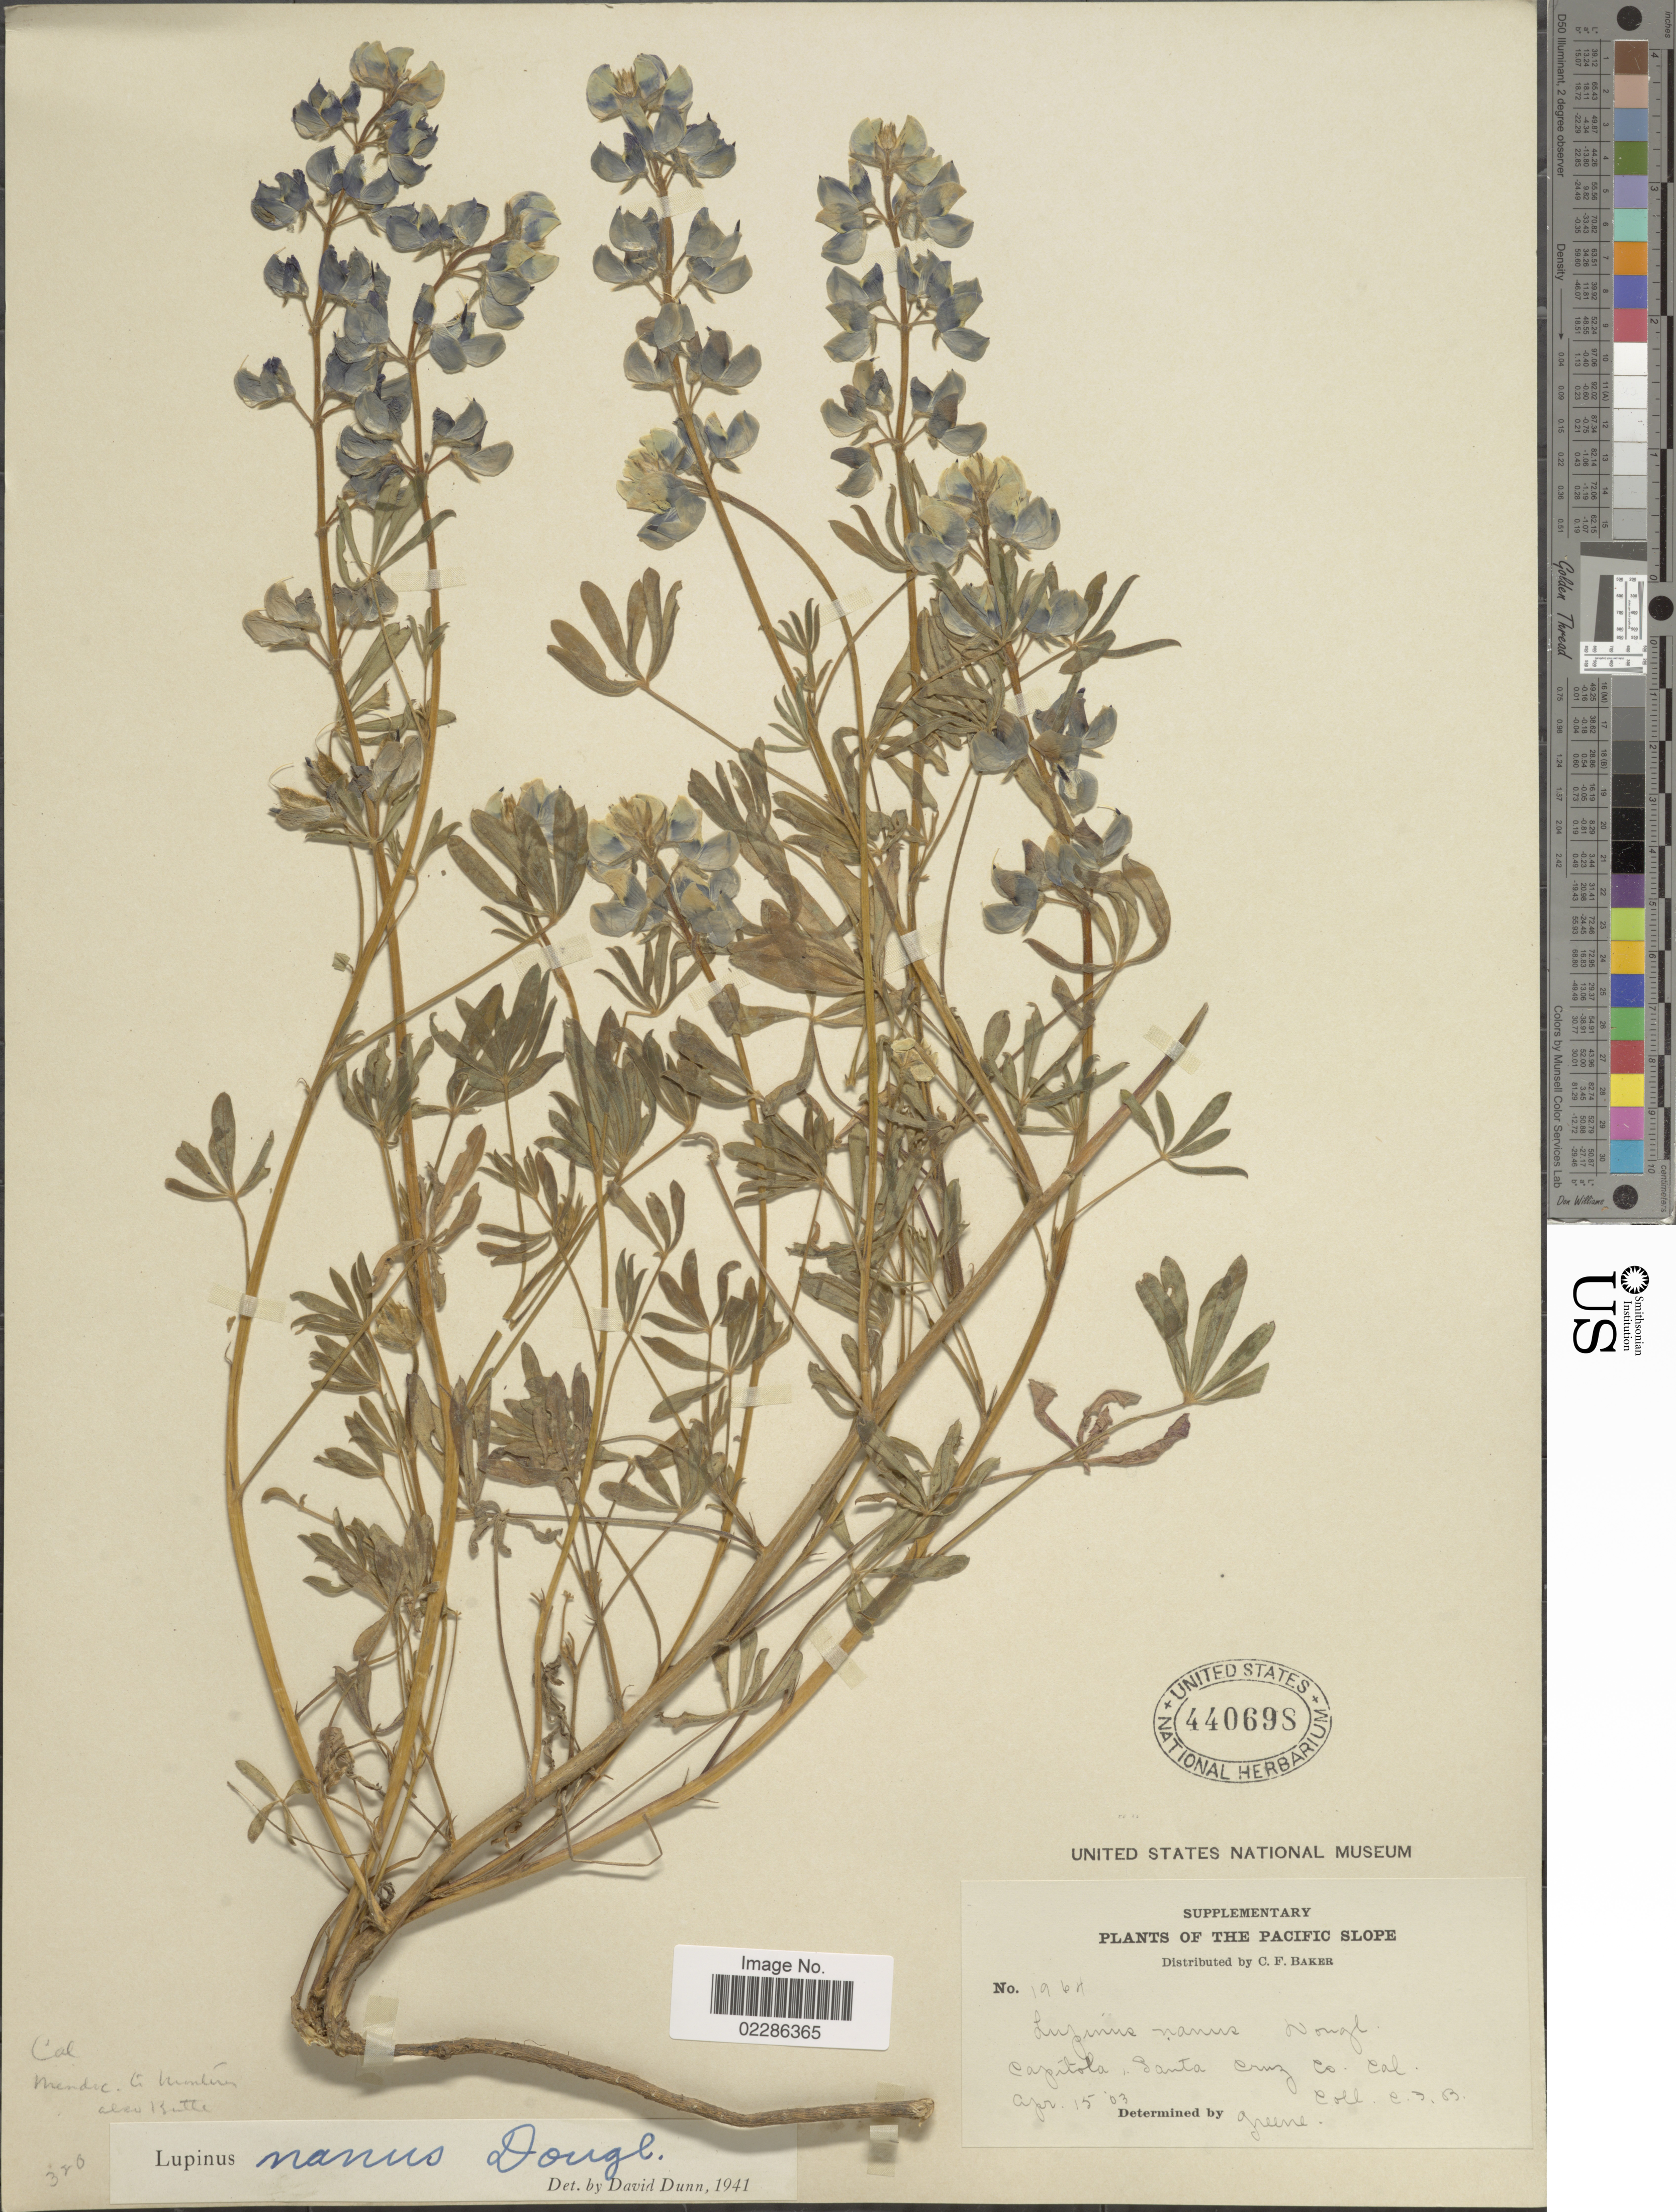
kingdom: Plantae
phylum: Tracheophyta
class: Magnoliopsida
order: Fabales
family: Fabaceae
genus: Lupinus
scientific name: Lupinus nanus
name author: Douglas ex Benth.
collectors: C. F. Baker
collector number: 1964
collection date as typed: Transcribed d/m/y: 15/4/3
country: United States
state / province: California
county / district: Santa Cruz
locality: The Pacific Slope, Capitola, Santa Cruz Co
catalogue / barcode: US 440698